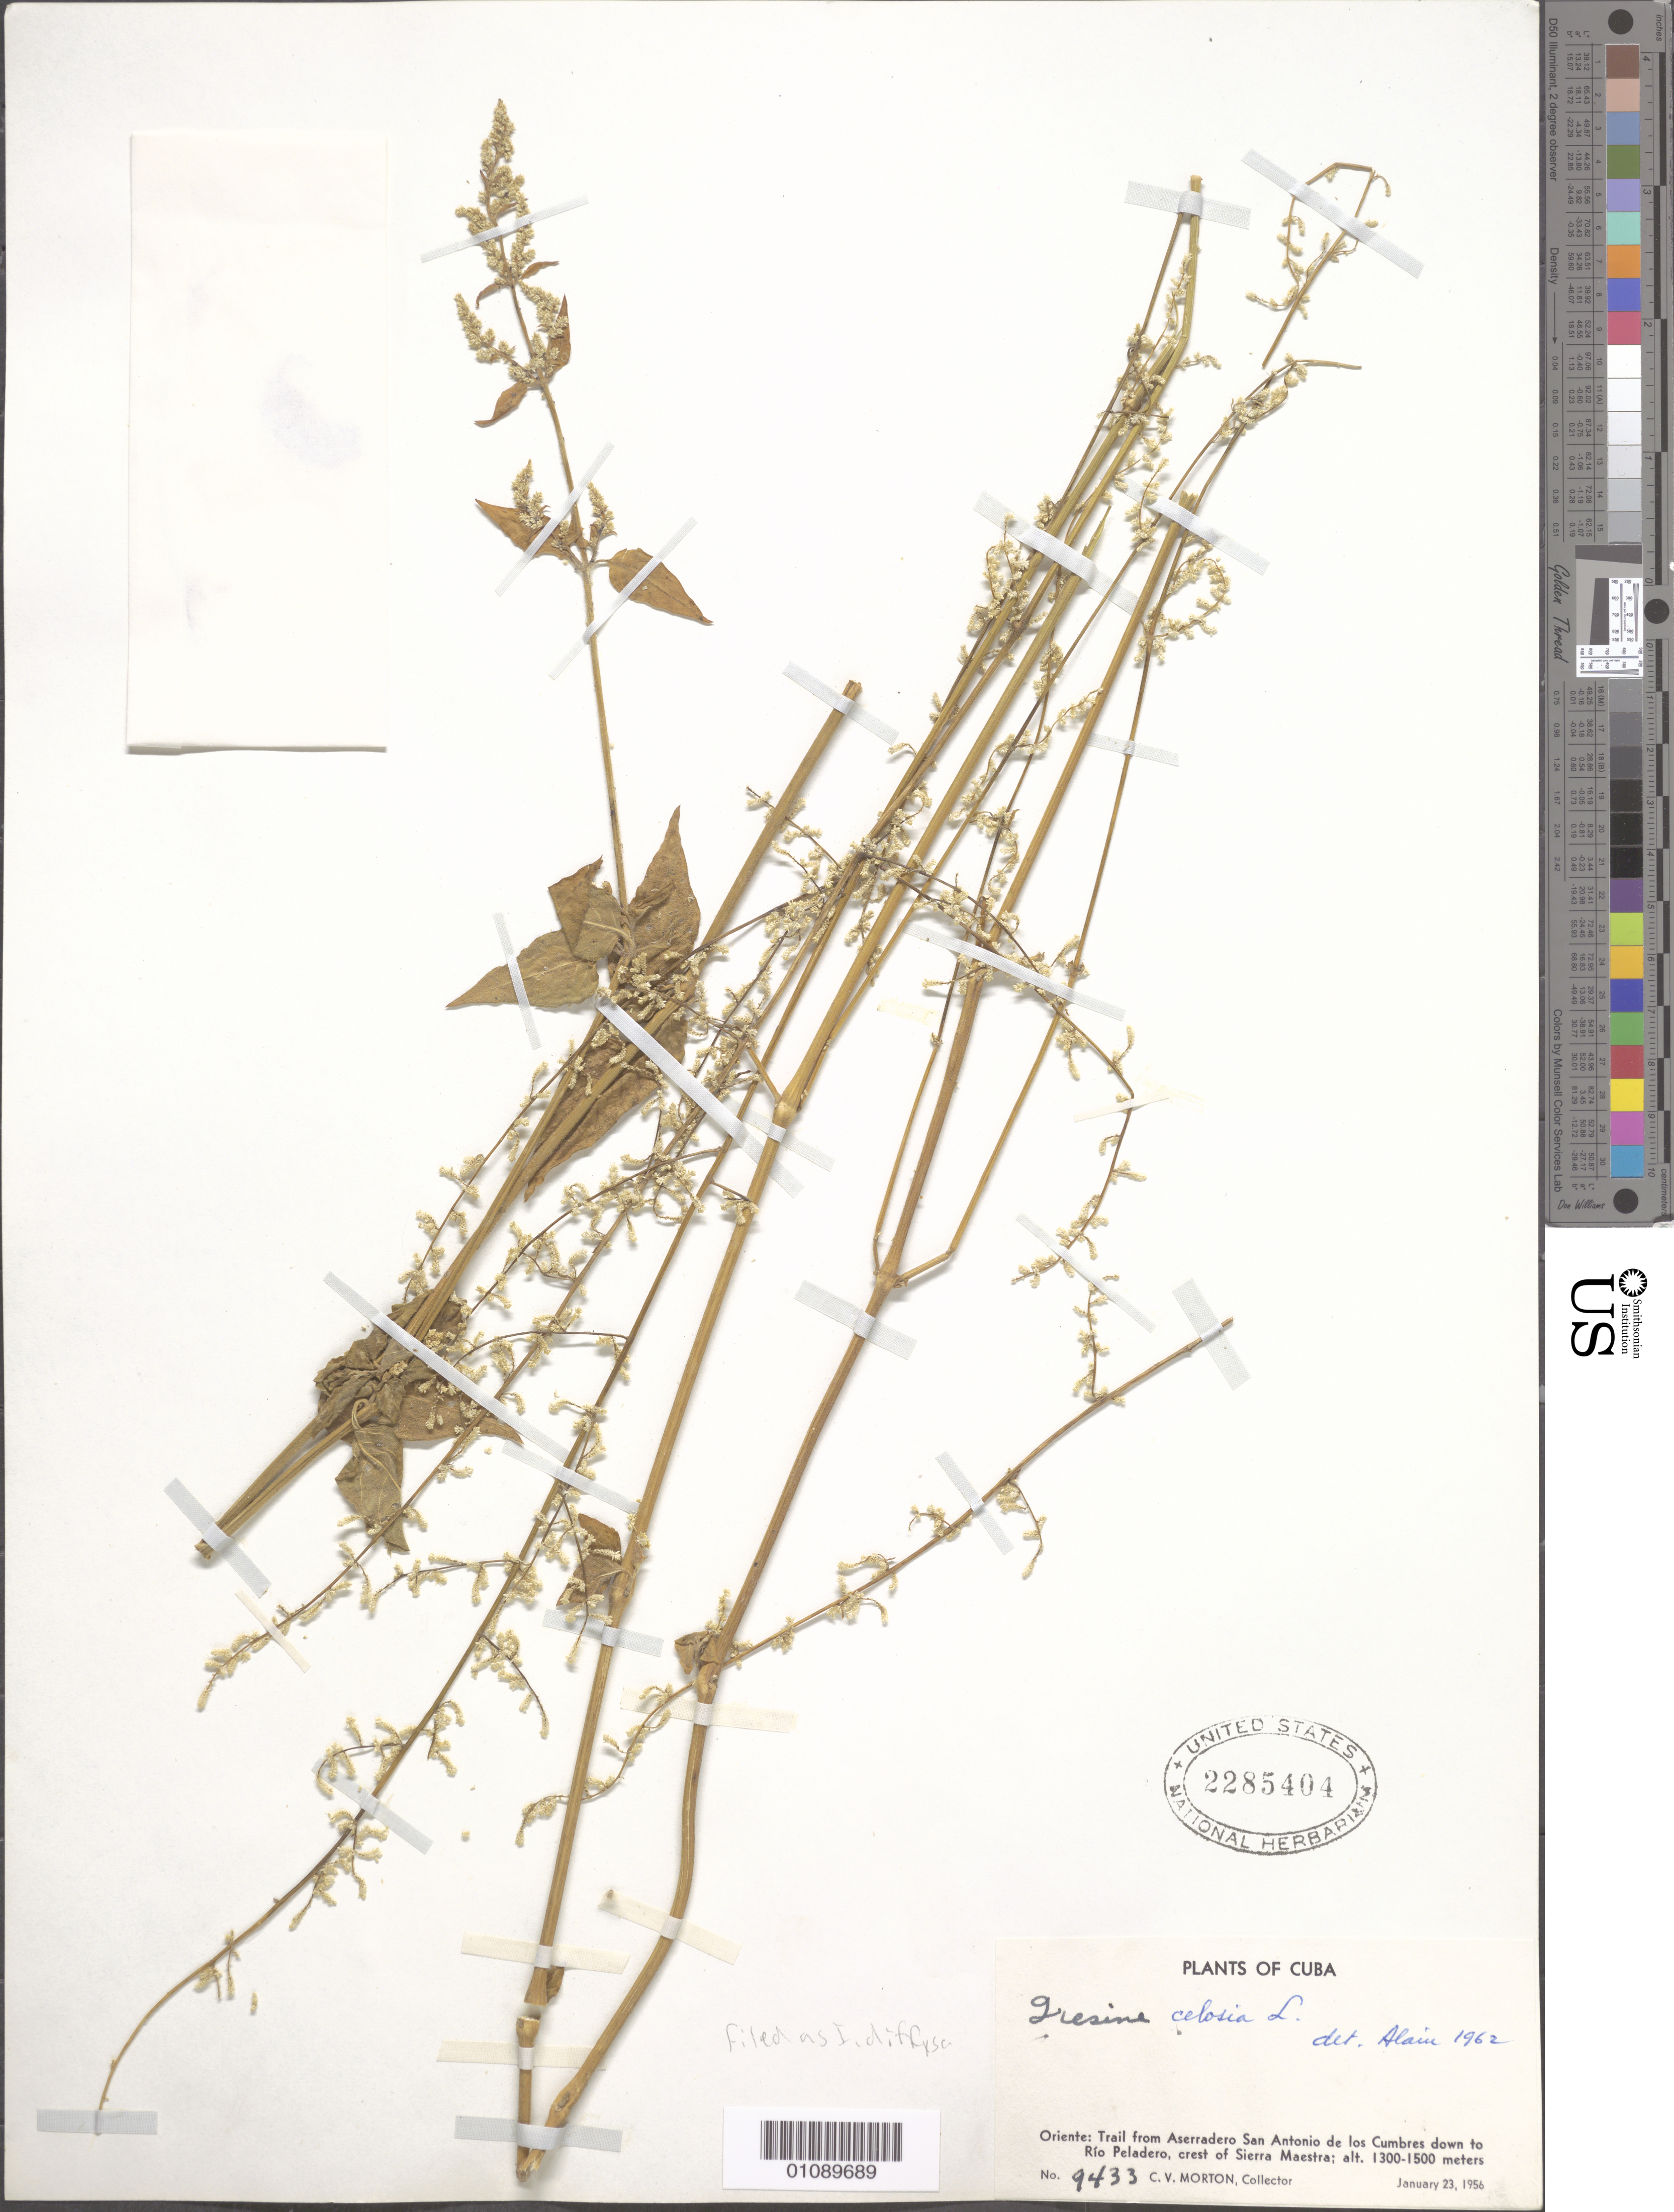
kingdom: Plantae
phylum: Tracheophyta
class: Magnoliopsida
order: Caryophyllales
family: Amaranthaceae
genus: Iresine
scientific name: Iresine diffusa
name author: Humb. & Bonpl. ex Willd.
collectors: C. V. Morton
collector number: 9433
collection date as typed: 23 Jan 1956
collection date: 1956-01-23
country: Cuba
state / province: Santiago de Cuba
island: Cuba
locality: Oriente: Trail from Aserradero San Antonio de los Cumbres down to Rio Peladero, crest of Sierra Maestra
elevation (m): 1300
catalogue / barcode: US 2285404